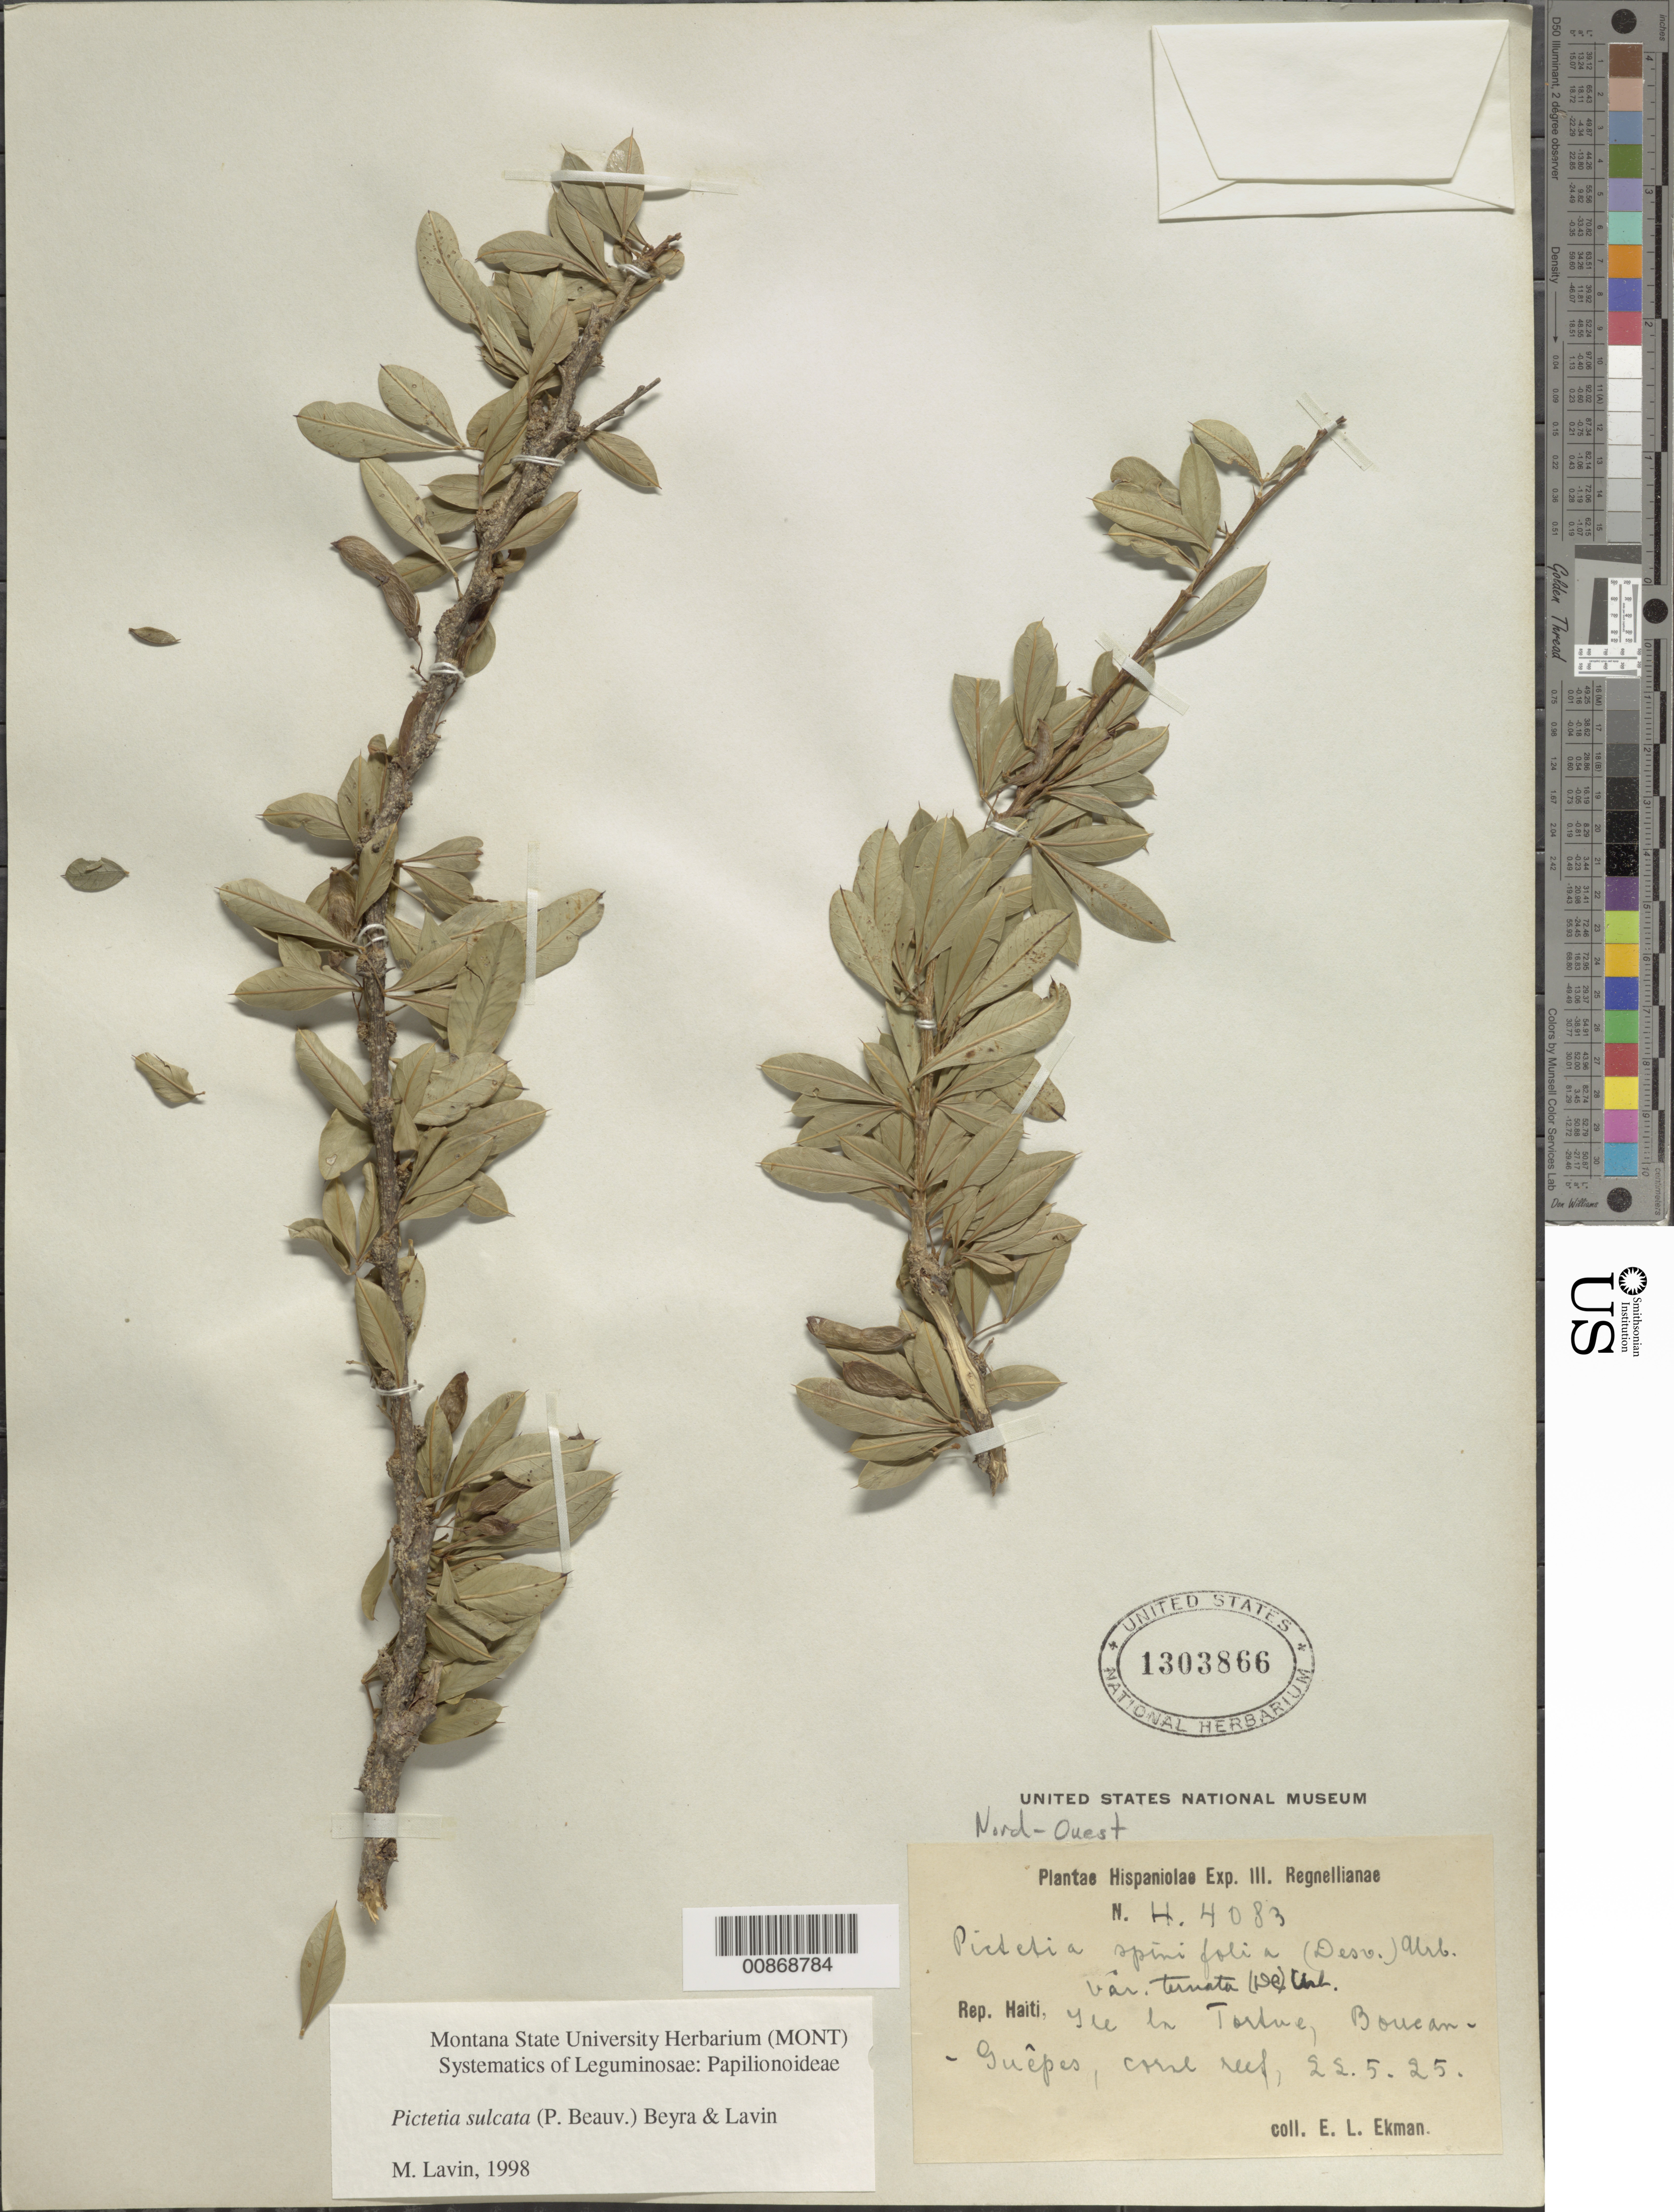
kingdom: Plantae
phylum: Tracheophyta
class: Magnoliopsida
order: Fabales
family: Fabaceae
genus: Pictetia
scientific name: Pictetia sulcata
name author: (P. Beauv.) Beyra & Lavin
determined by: Lavin, M.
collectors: E. L. Ekman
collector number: H 4083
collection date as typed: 22 May 1925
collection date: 1925-05-22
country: Haiti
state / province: Nord-Óuest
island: Île de la Tortue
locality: Ile la Tortue, Boucan-Guêpes.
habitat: Coral reef.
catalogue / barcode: US 1303866